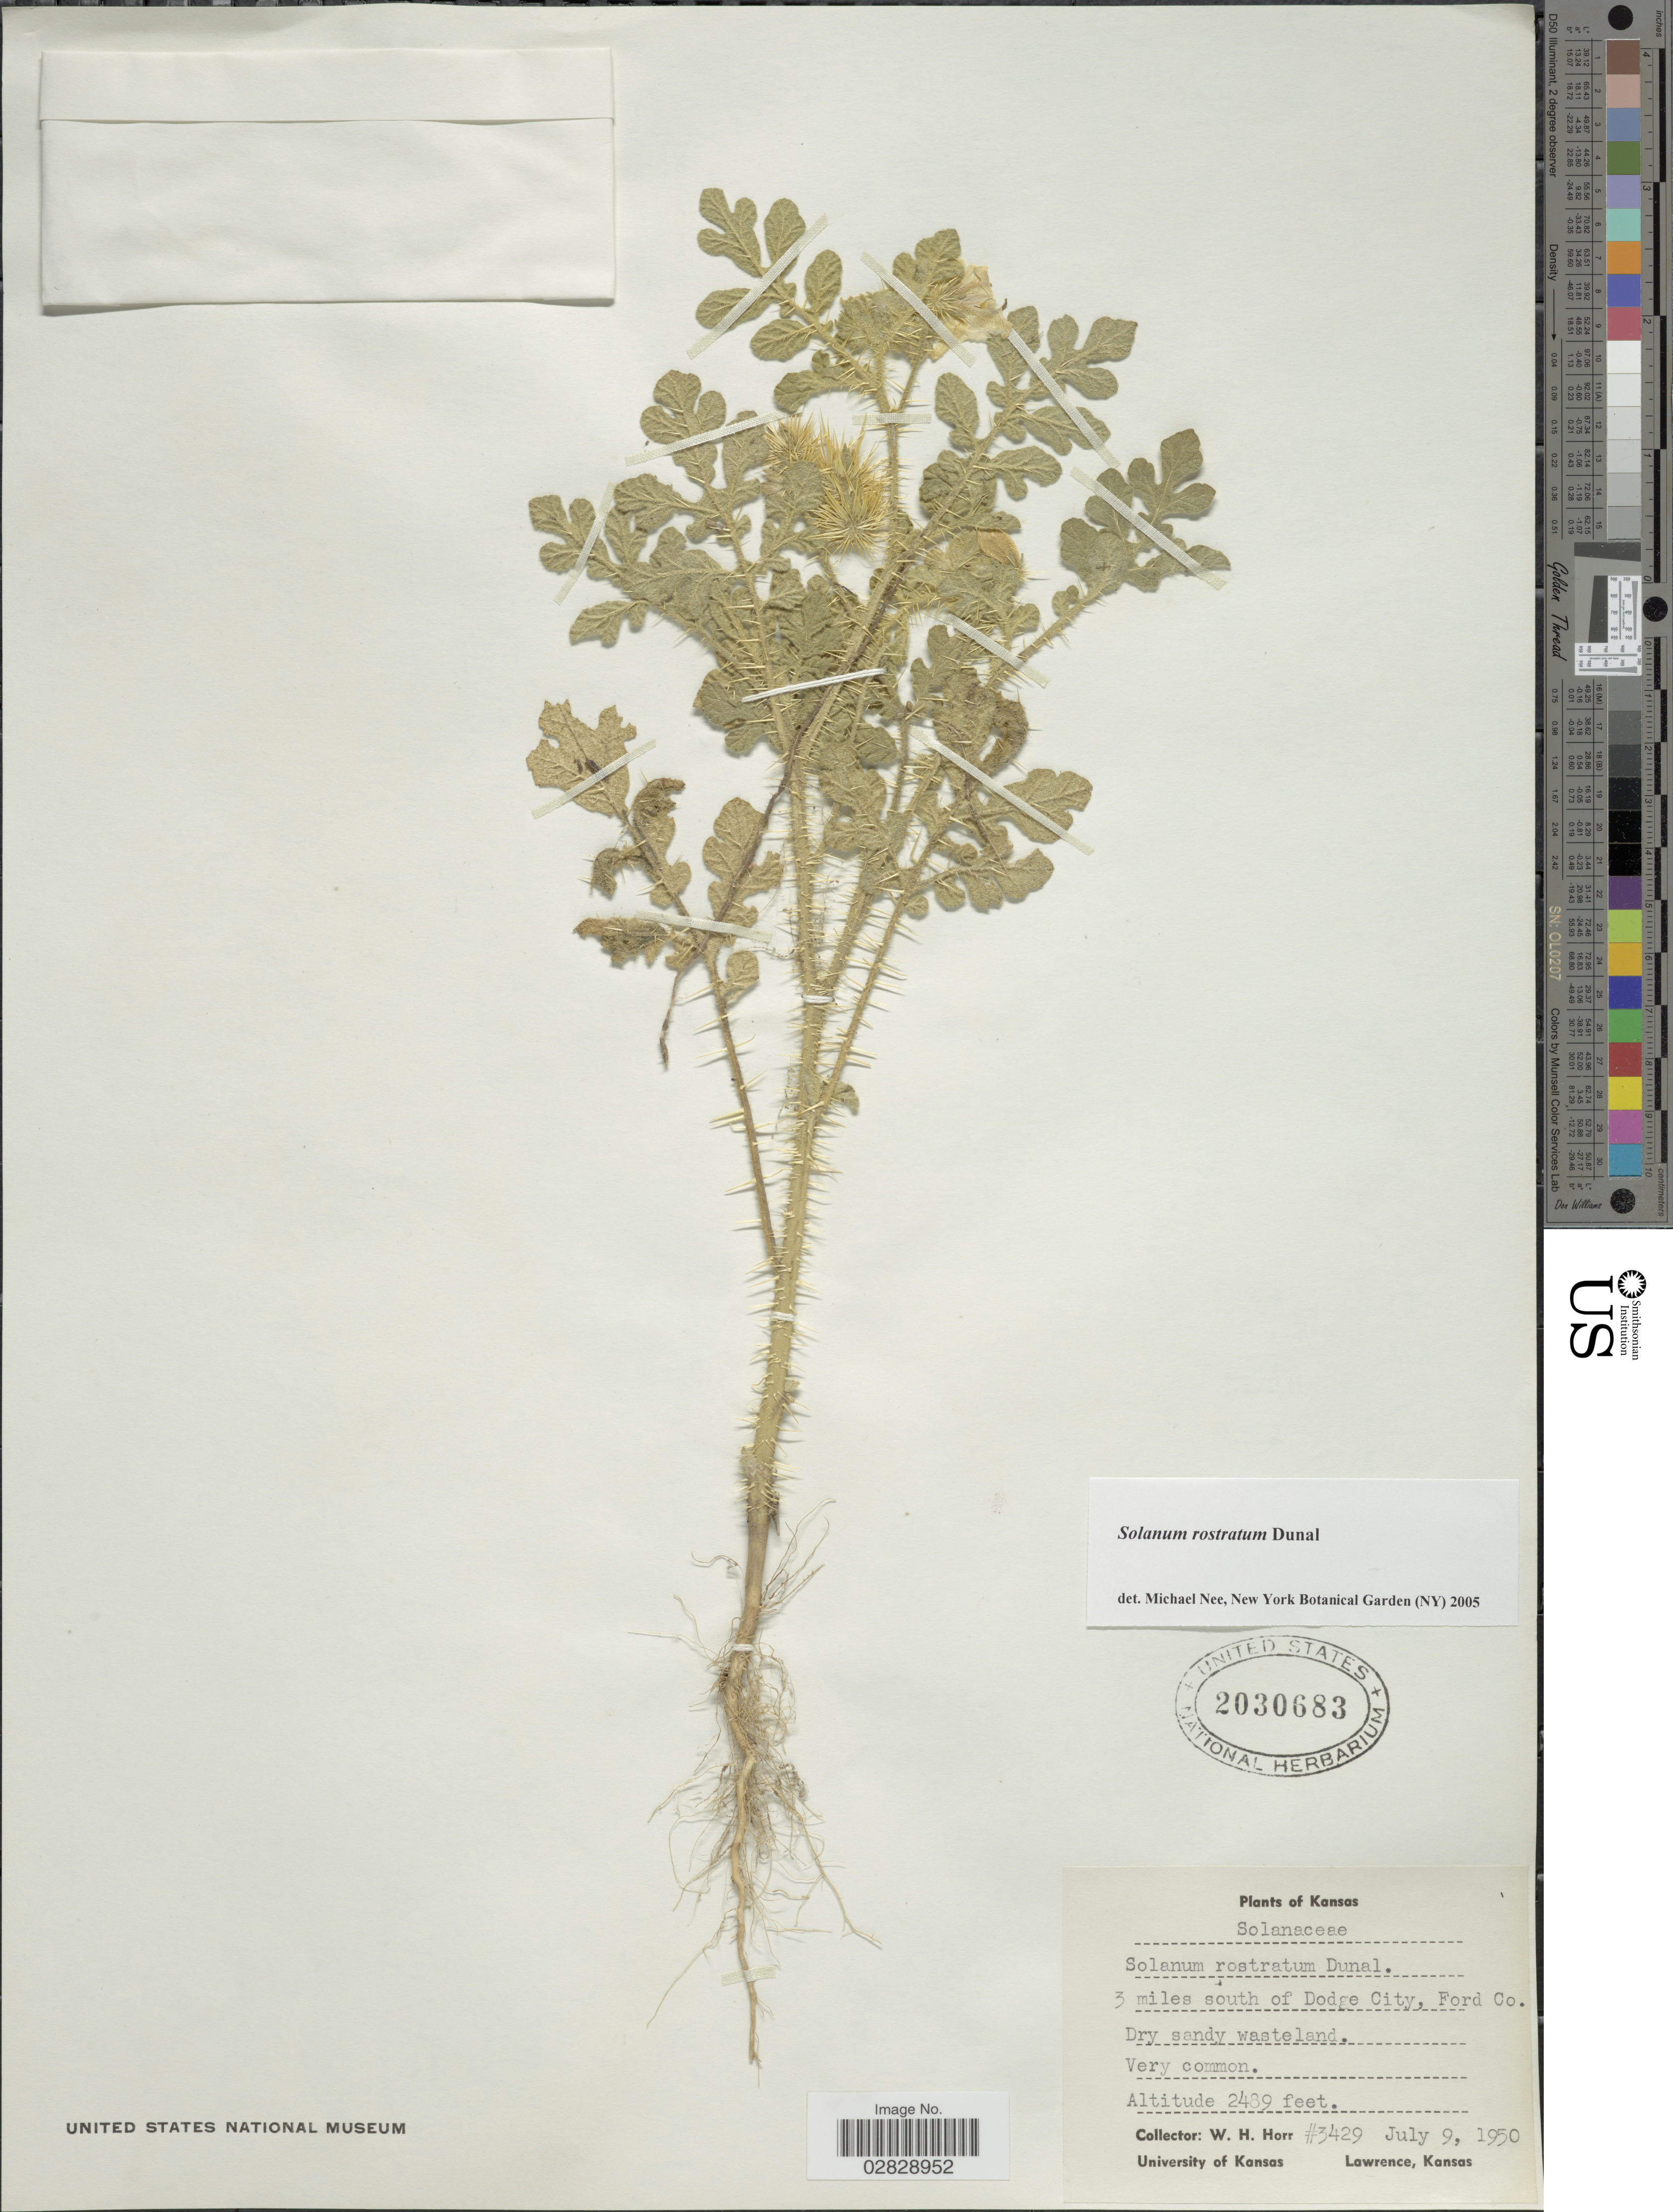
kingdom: Plantae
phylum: Tracheophyta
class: Magnoliopsida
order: Solanales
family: Solanaceae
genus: Solanum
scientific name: Solanum rostratum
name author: Dunal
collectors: W. H. Horr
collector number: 3429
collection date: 1950-07-09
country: United States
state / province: Kansas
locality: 3 miles south of Dodge City, Ford Co.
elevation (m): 759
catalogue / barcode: US 2030683